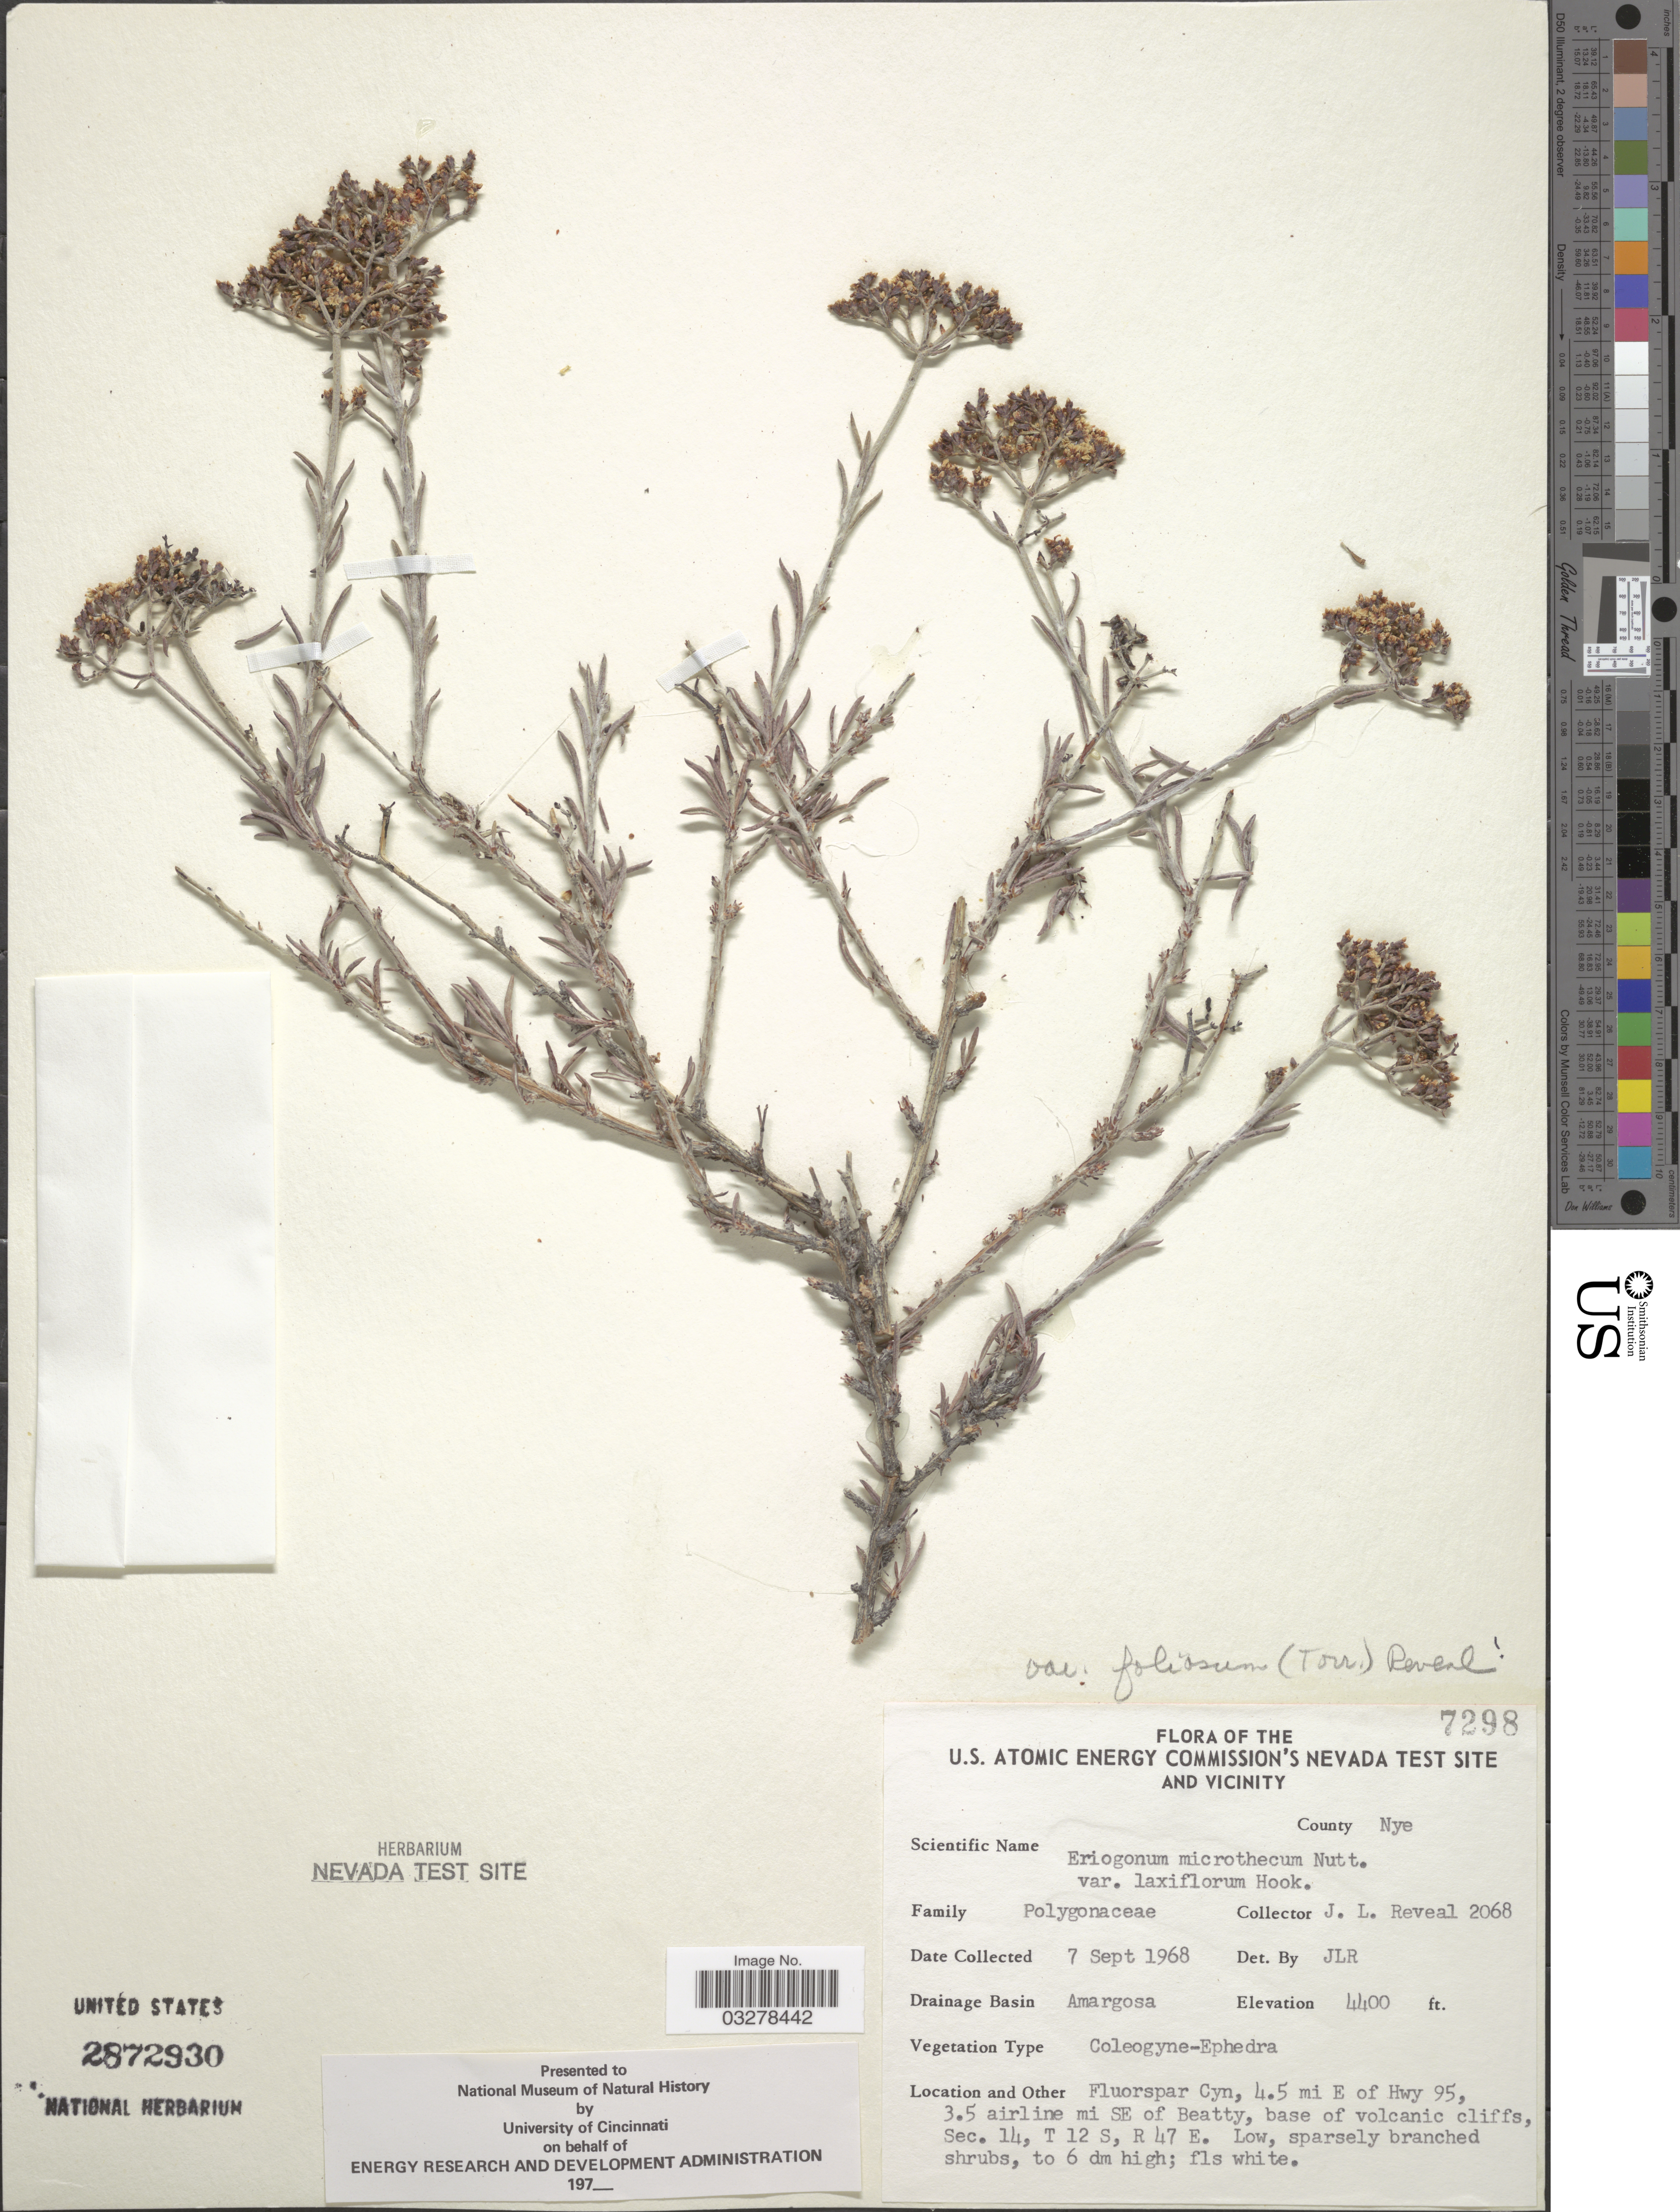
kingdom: Plantae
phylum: Tracheophyta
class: Magnoliopsida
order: Caryophyllales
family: Polygonaceae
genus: Eriogonum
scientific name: Eriogonum microtheca var. foliosum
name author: (Torr. & A. Gray) Reveal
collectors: J. L. Reveal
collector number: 2068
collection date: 1968-09-07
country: United States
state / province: Nevada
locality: U.S. Atomic Energy Commission's Nevada Test Site and Vicinity. County Nye. Drainage Basin Amargosa. Fluorspar Cyn, 4.5 mi E. of Hwy 95, 3.5 airline mi SE of Beatty, base of volcanic cliffs, Sec. 14, T 12 S, R 47 E.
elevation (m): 1341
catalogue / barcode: US 2872930